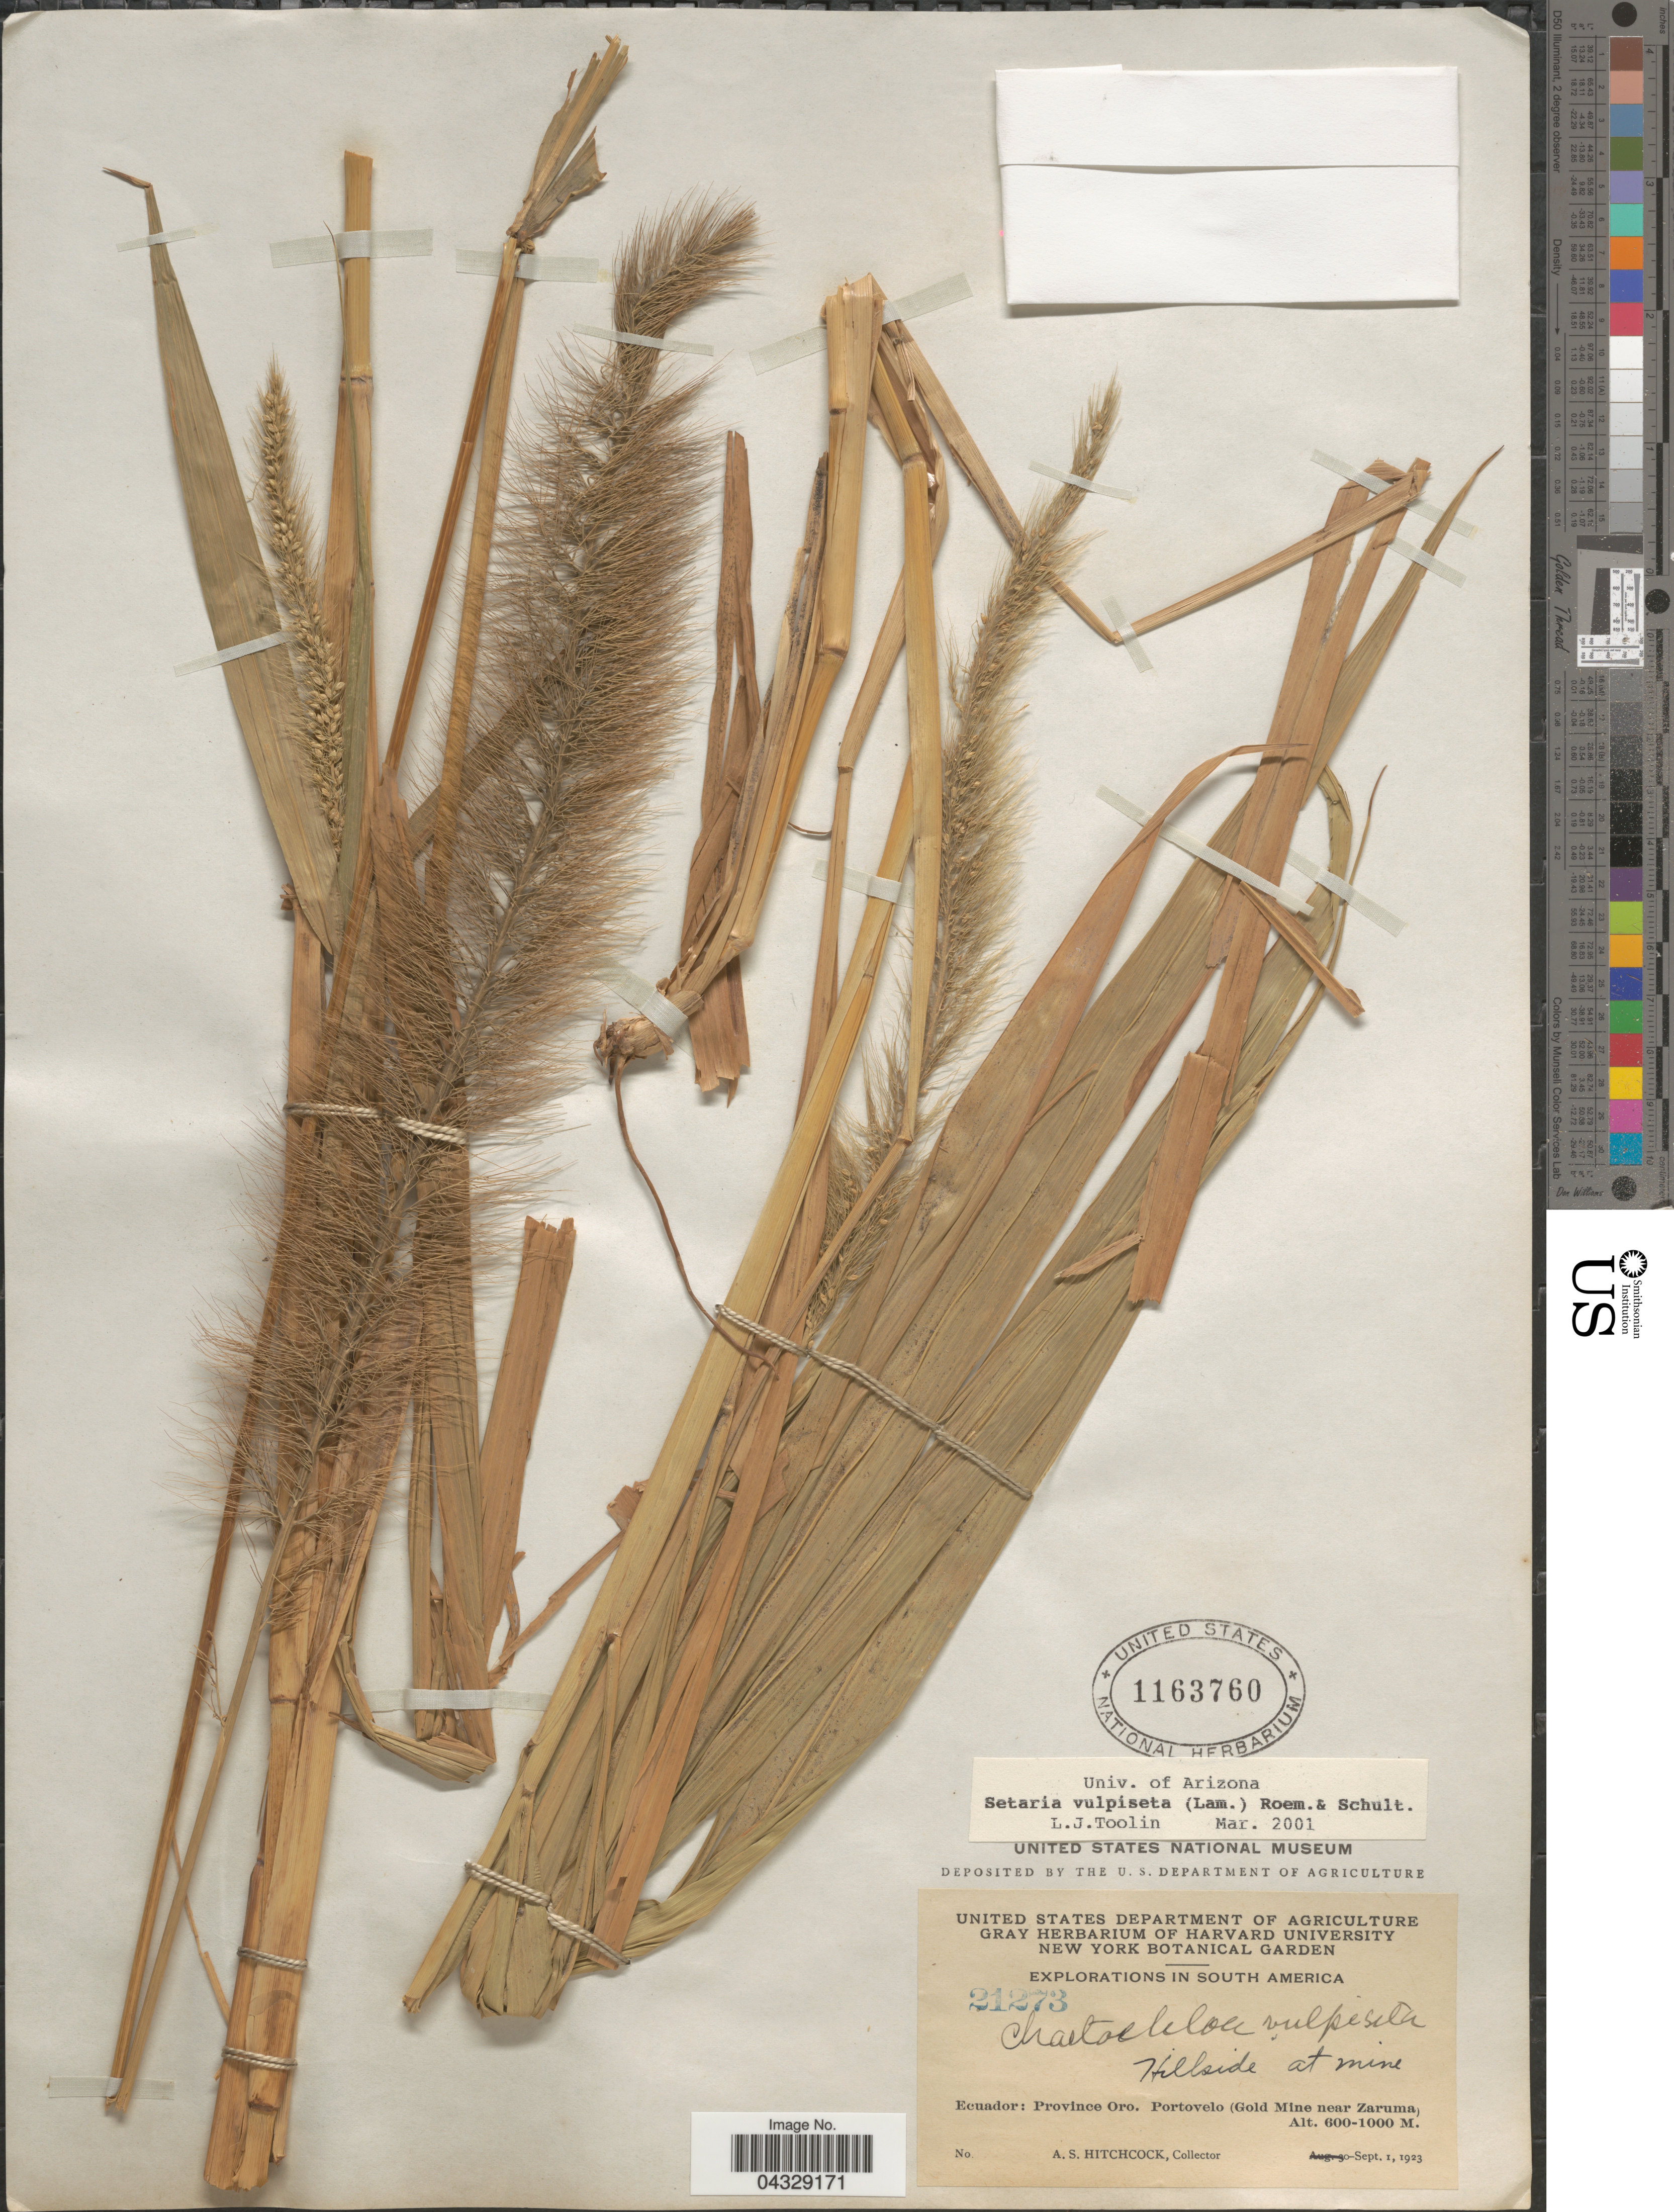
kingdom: Plantae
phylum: Tracheophyta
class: Liliopsida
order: Poales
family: Poaceae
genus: Setaria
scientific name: Setaria vulpiseta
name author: (Lam.) Roem. & Schult.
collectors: A. S. Hitchcock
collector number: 21273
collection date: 1923-09-01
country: Ecuador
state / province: El Oro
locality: Explorations in South America. Hillside at mine. Portovelo (Gold Mine near Zaruma).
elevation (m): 600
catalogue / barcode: US 1163760